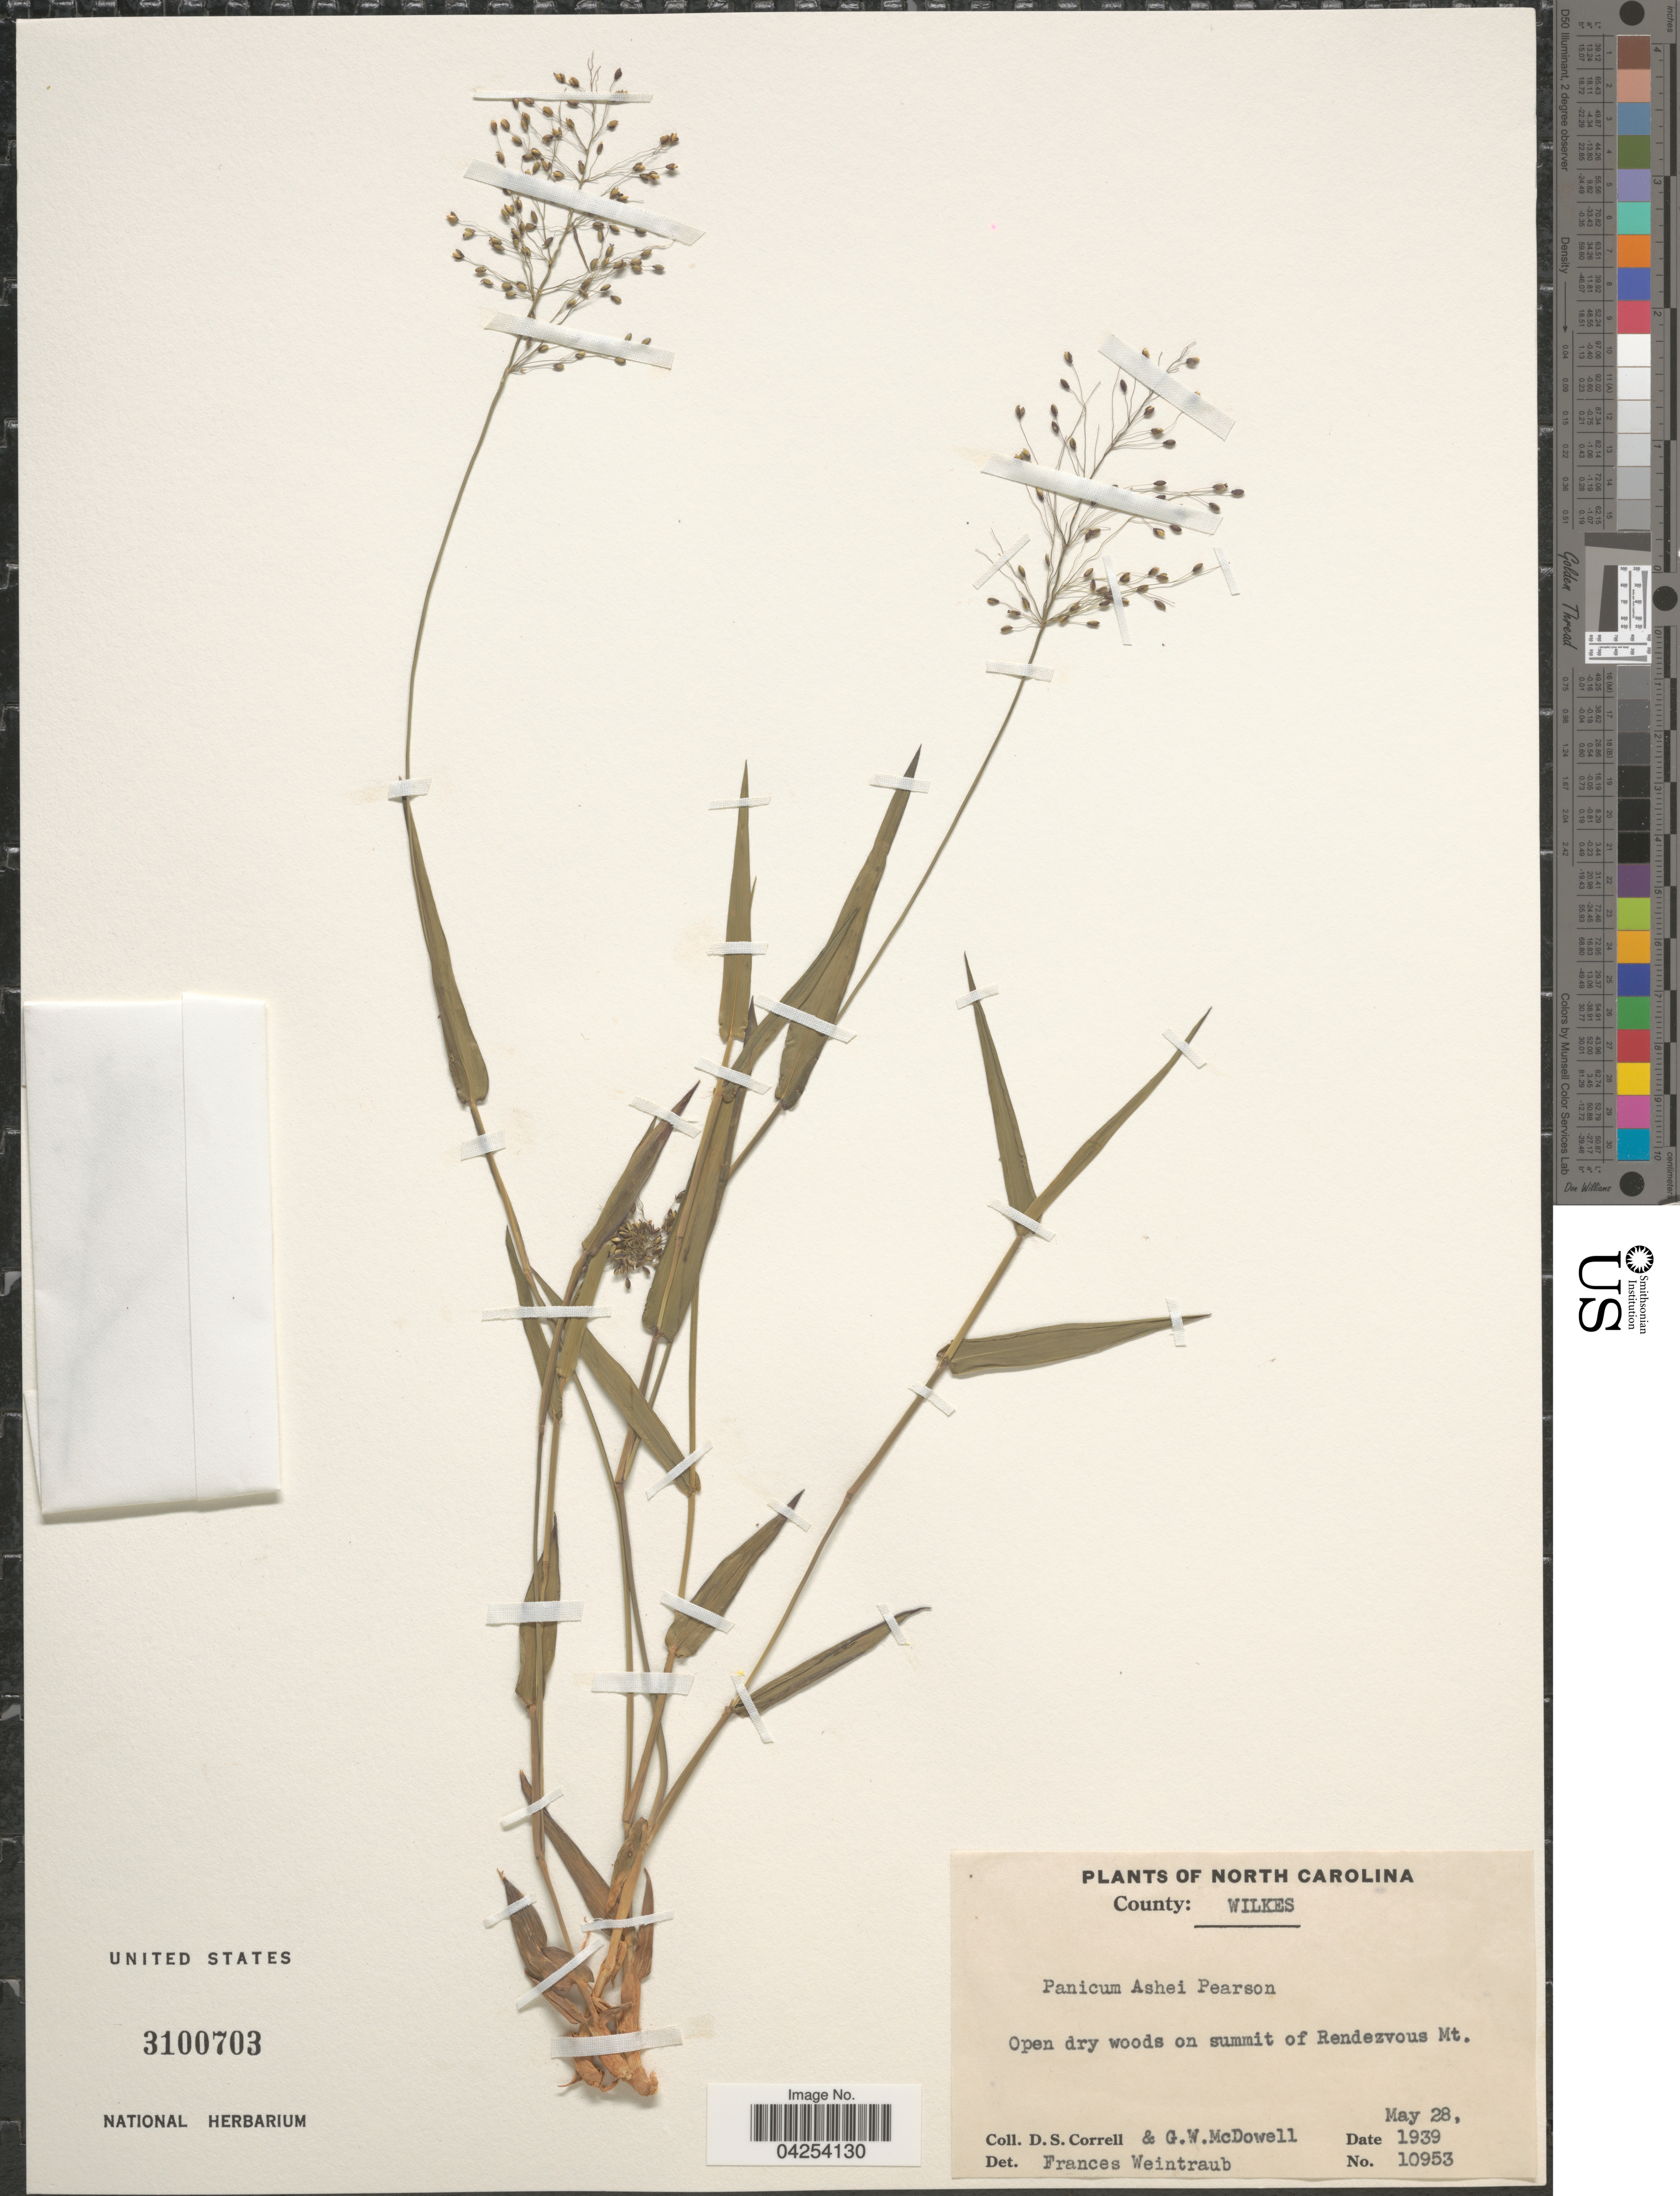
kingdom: Plantae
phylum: Tracheophyta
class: Liliopsida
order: Poales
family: Poaceae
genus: Dichanthelium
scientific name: Dichanthelium commutatum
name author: (Schult.) Gould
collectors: D. S. Correll & G. McDowell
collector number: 10953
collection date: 1939-05-28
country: United States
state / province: North Carolina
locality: County: Wilkes. Open dry woods on summit of Rendezvous Mt.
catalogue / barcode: US 3100703